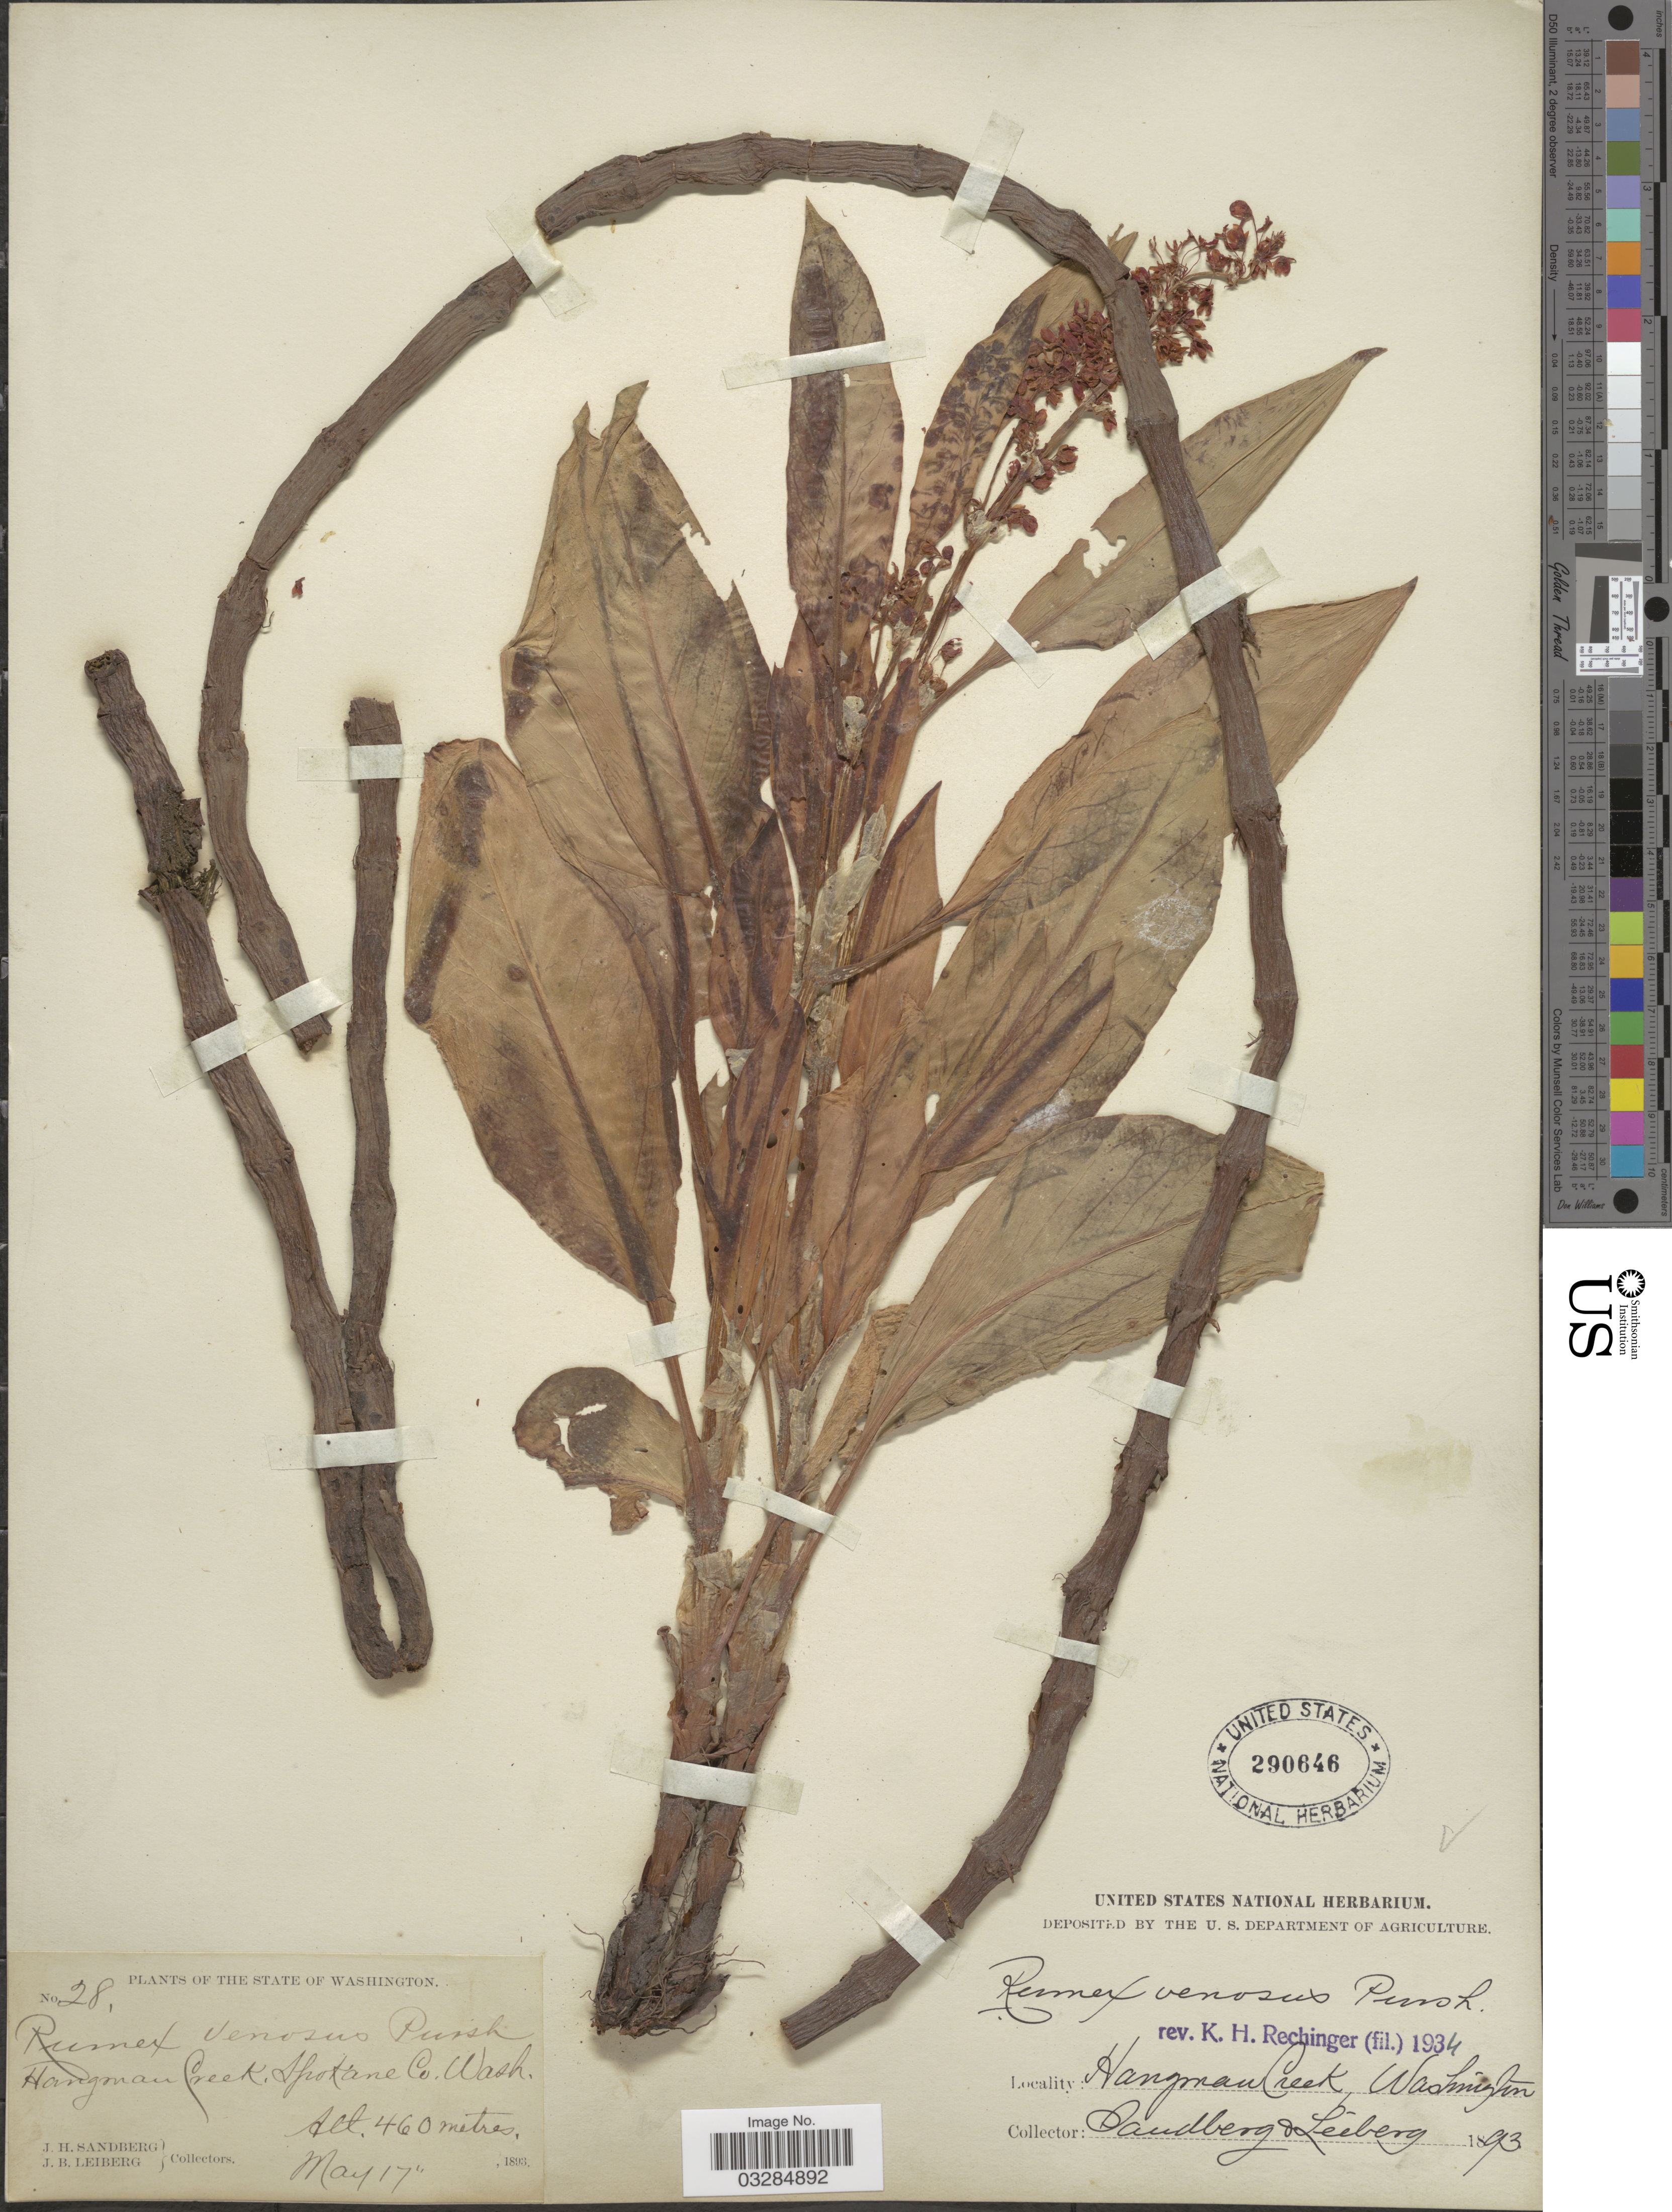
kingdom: Plantae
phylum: Tracheophyta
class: Magnoliopsida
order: Caryophyllales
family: Polygonaceae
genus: Rumex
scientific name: Rumex venosus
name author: Pursh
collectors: J. H. Sandberg & J. B. Leiberg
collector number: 28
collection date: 1893-05-17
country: United States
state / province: Washington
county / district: Spokane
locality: Hangman Creek, Spokane Co.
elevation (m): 460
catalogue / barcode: US 290646